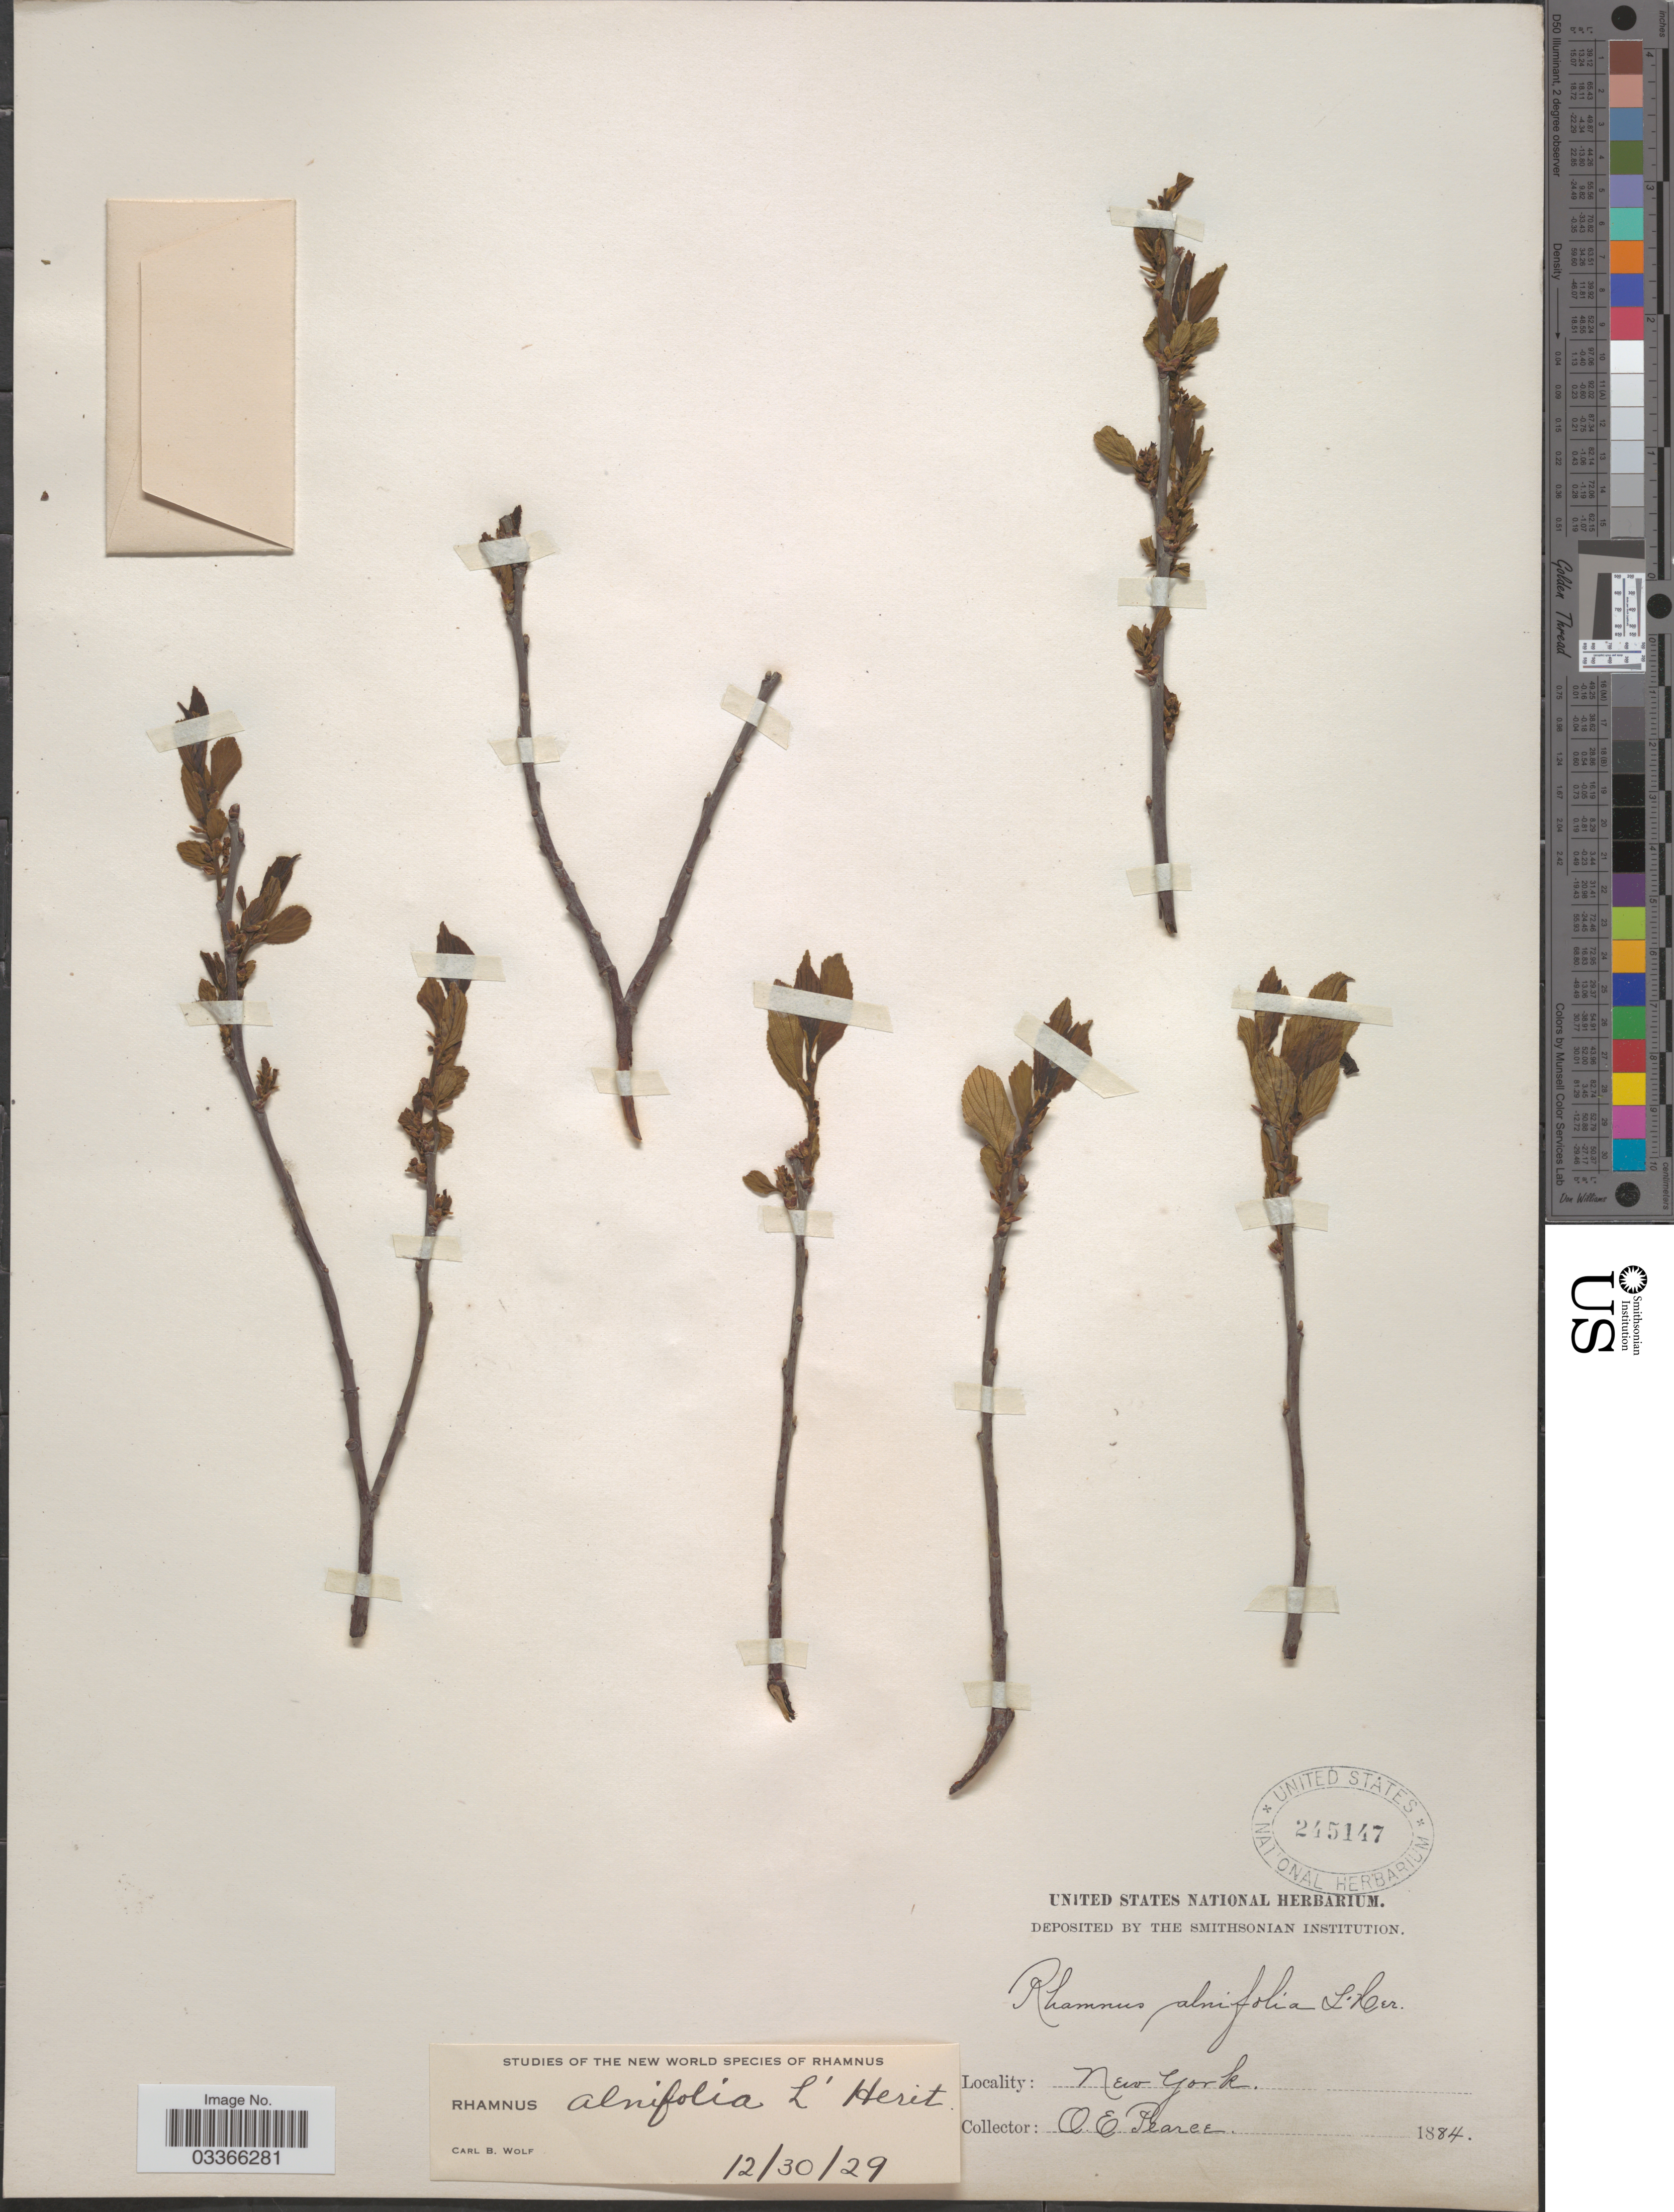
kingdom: Plantae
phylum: Tracheophyta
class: Magnoliopsida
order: Rosales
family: Rhamnaceae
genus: Rhamnus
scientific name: Rhamnus alnifolia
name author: L'Hér.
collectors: A. Pearce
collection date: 1884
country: United States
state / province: New York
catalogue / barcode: US 245147